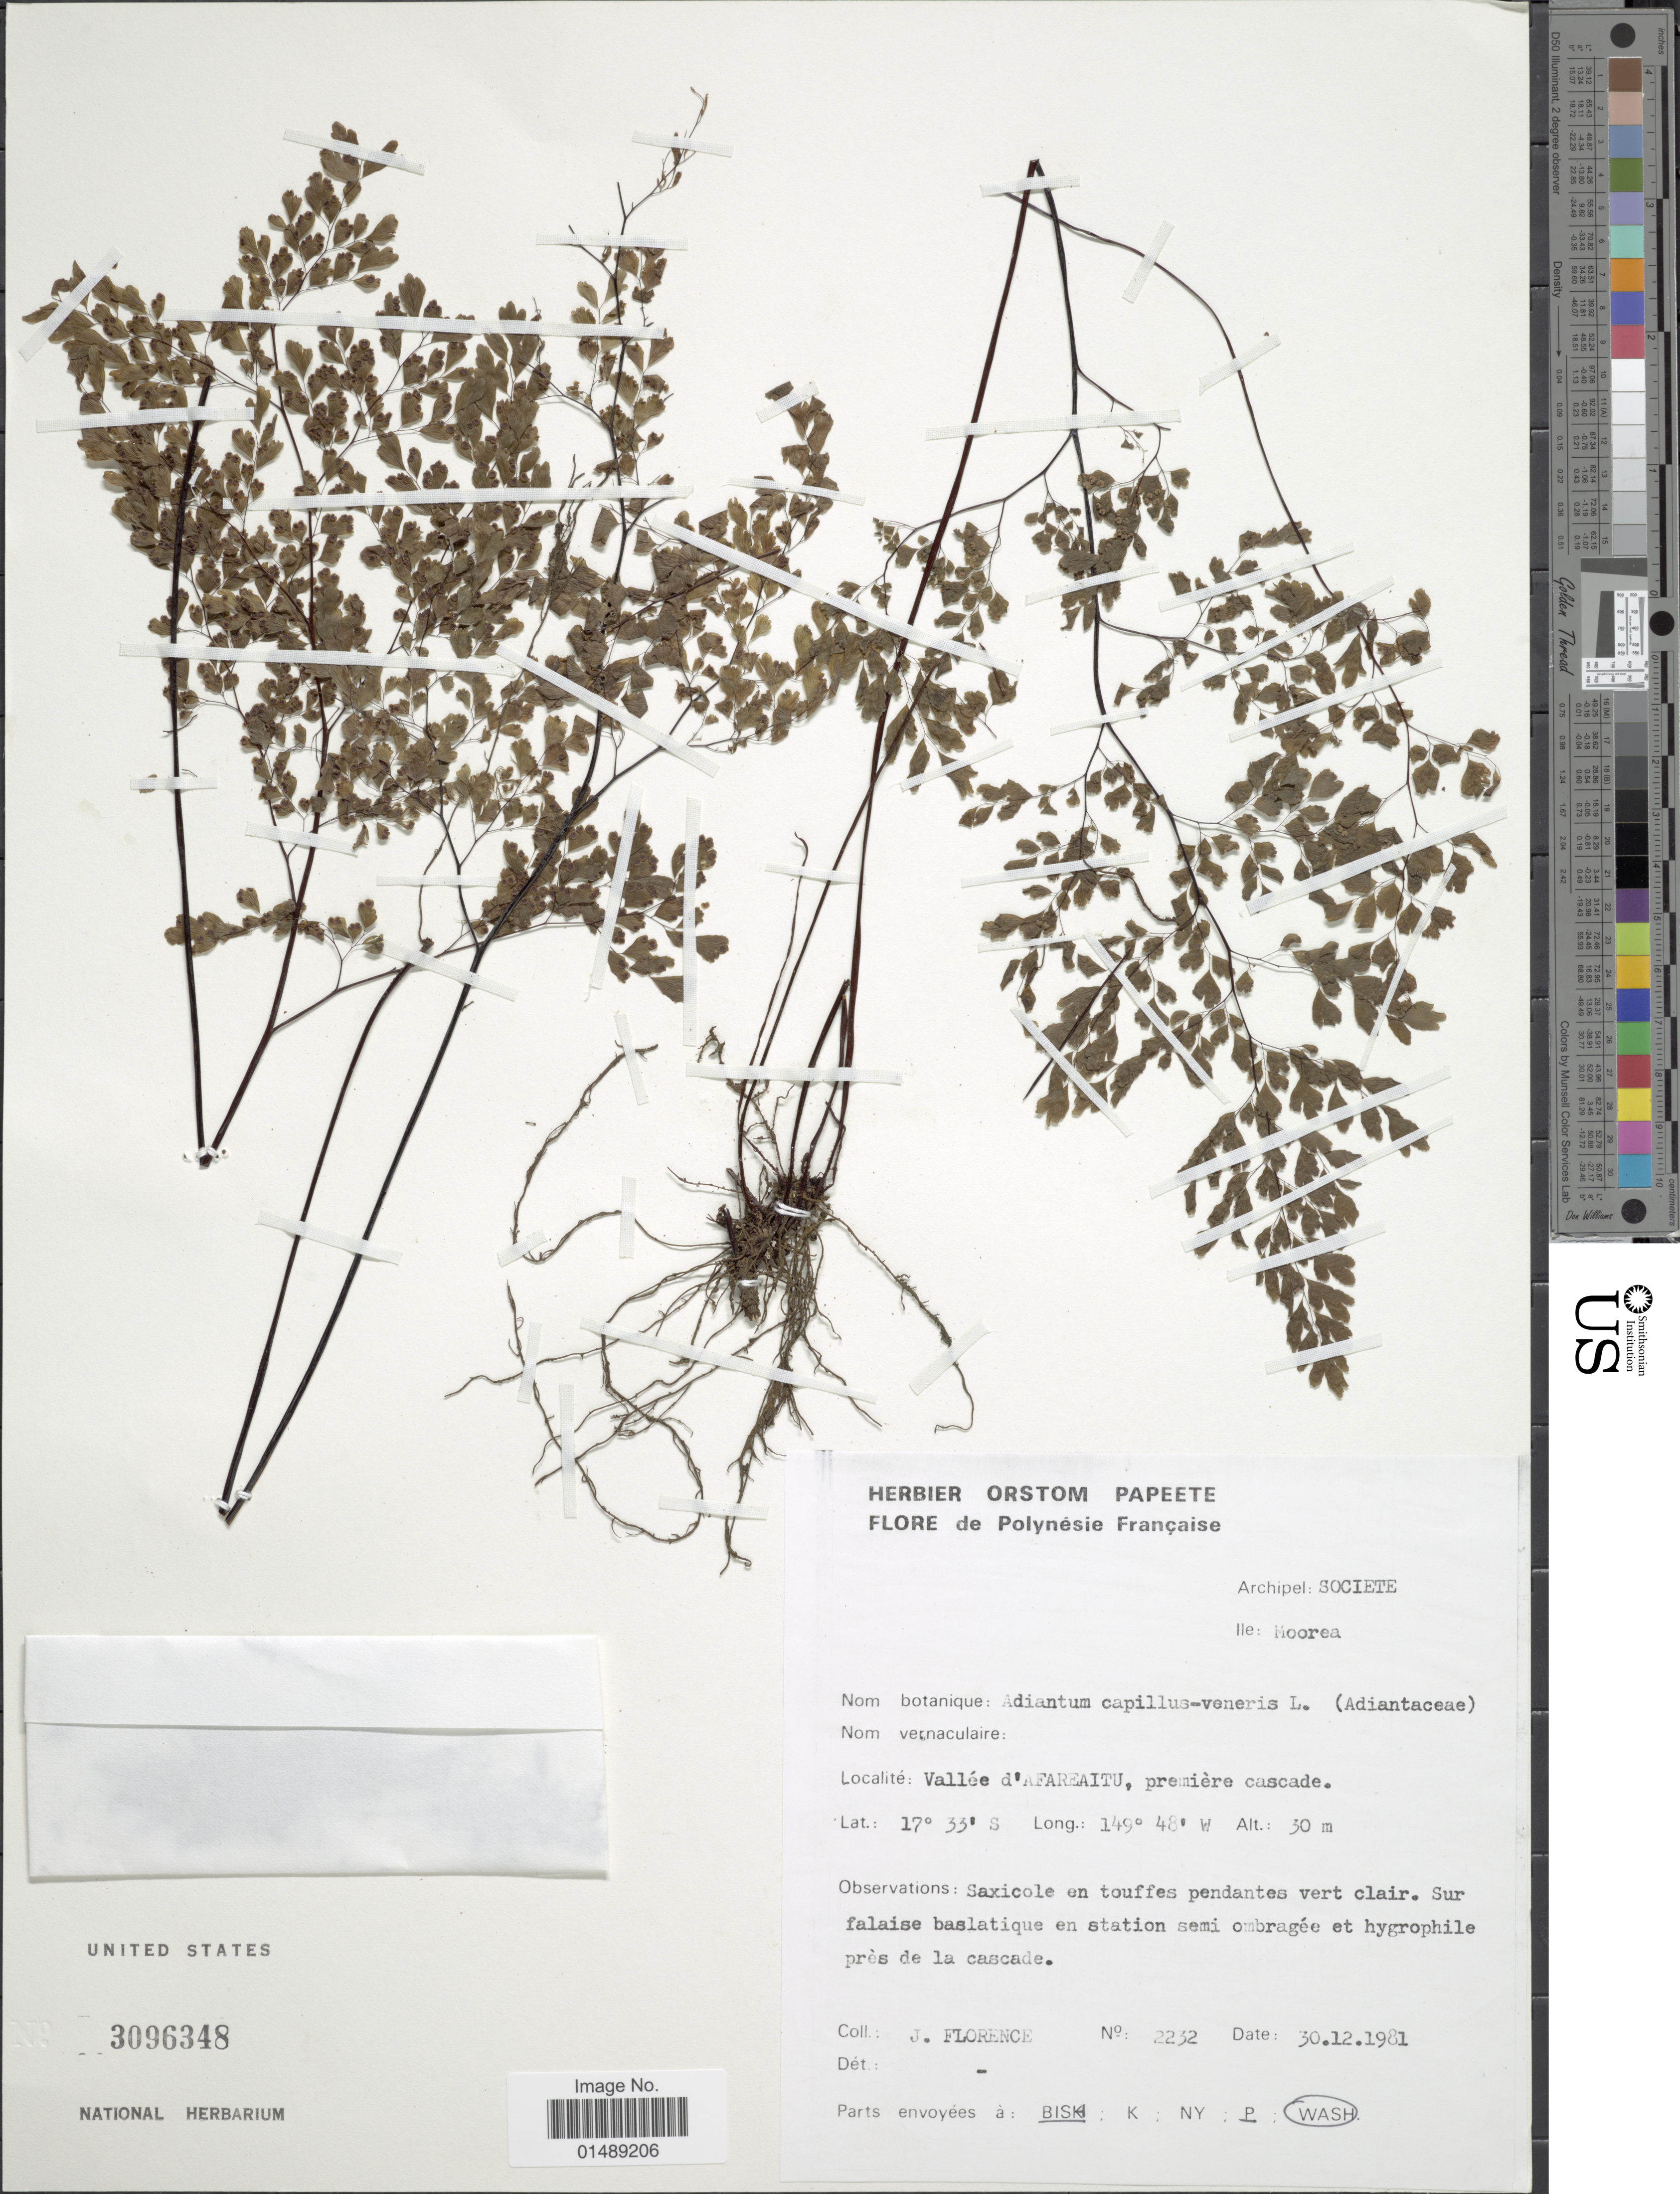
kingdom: Plantae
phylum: Tracheophyta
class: Polypodiopsida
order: Polypodiales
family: Pteridaceae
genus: Adiantum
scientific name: Adiantum raddianum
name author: C. Presl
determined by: Florence, J.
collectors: J. Florence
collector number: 2232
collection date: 1981-12-30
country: French Polynesia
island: Moorea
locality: French Polynesia, Archipel: Societe, Ile: Moorea, Vallee dÁFAREAITU, premiere cascade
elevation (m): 30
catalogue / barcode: US 3096348